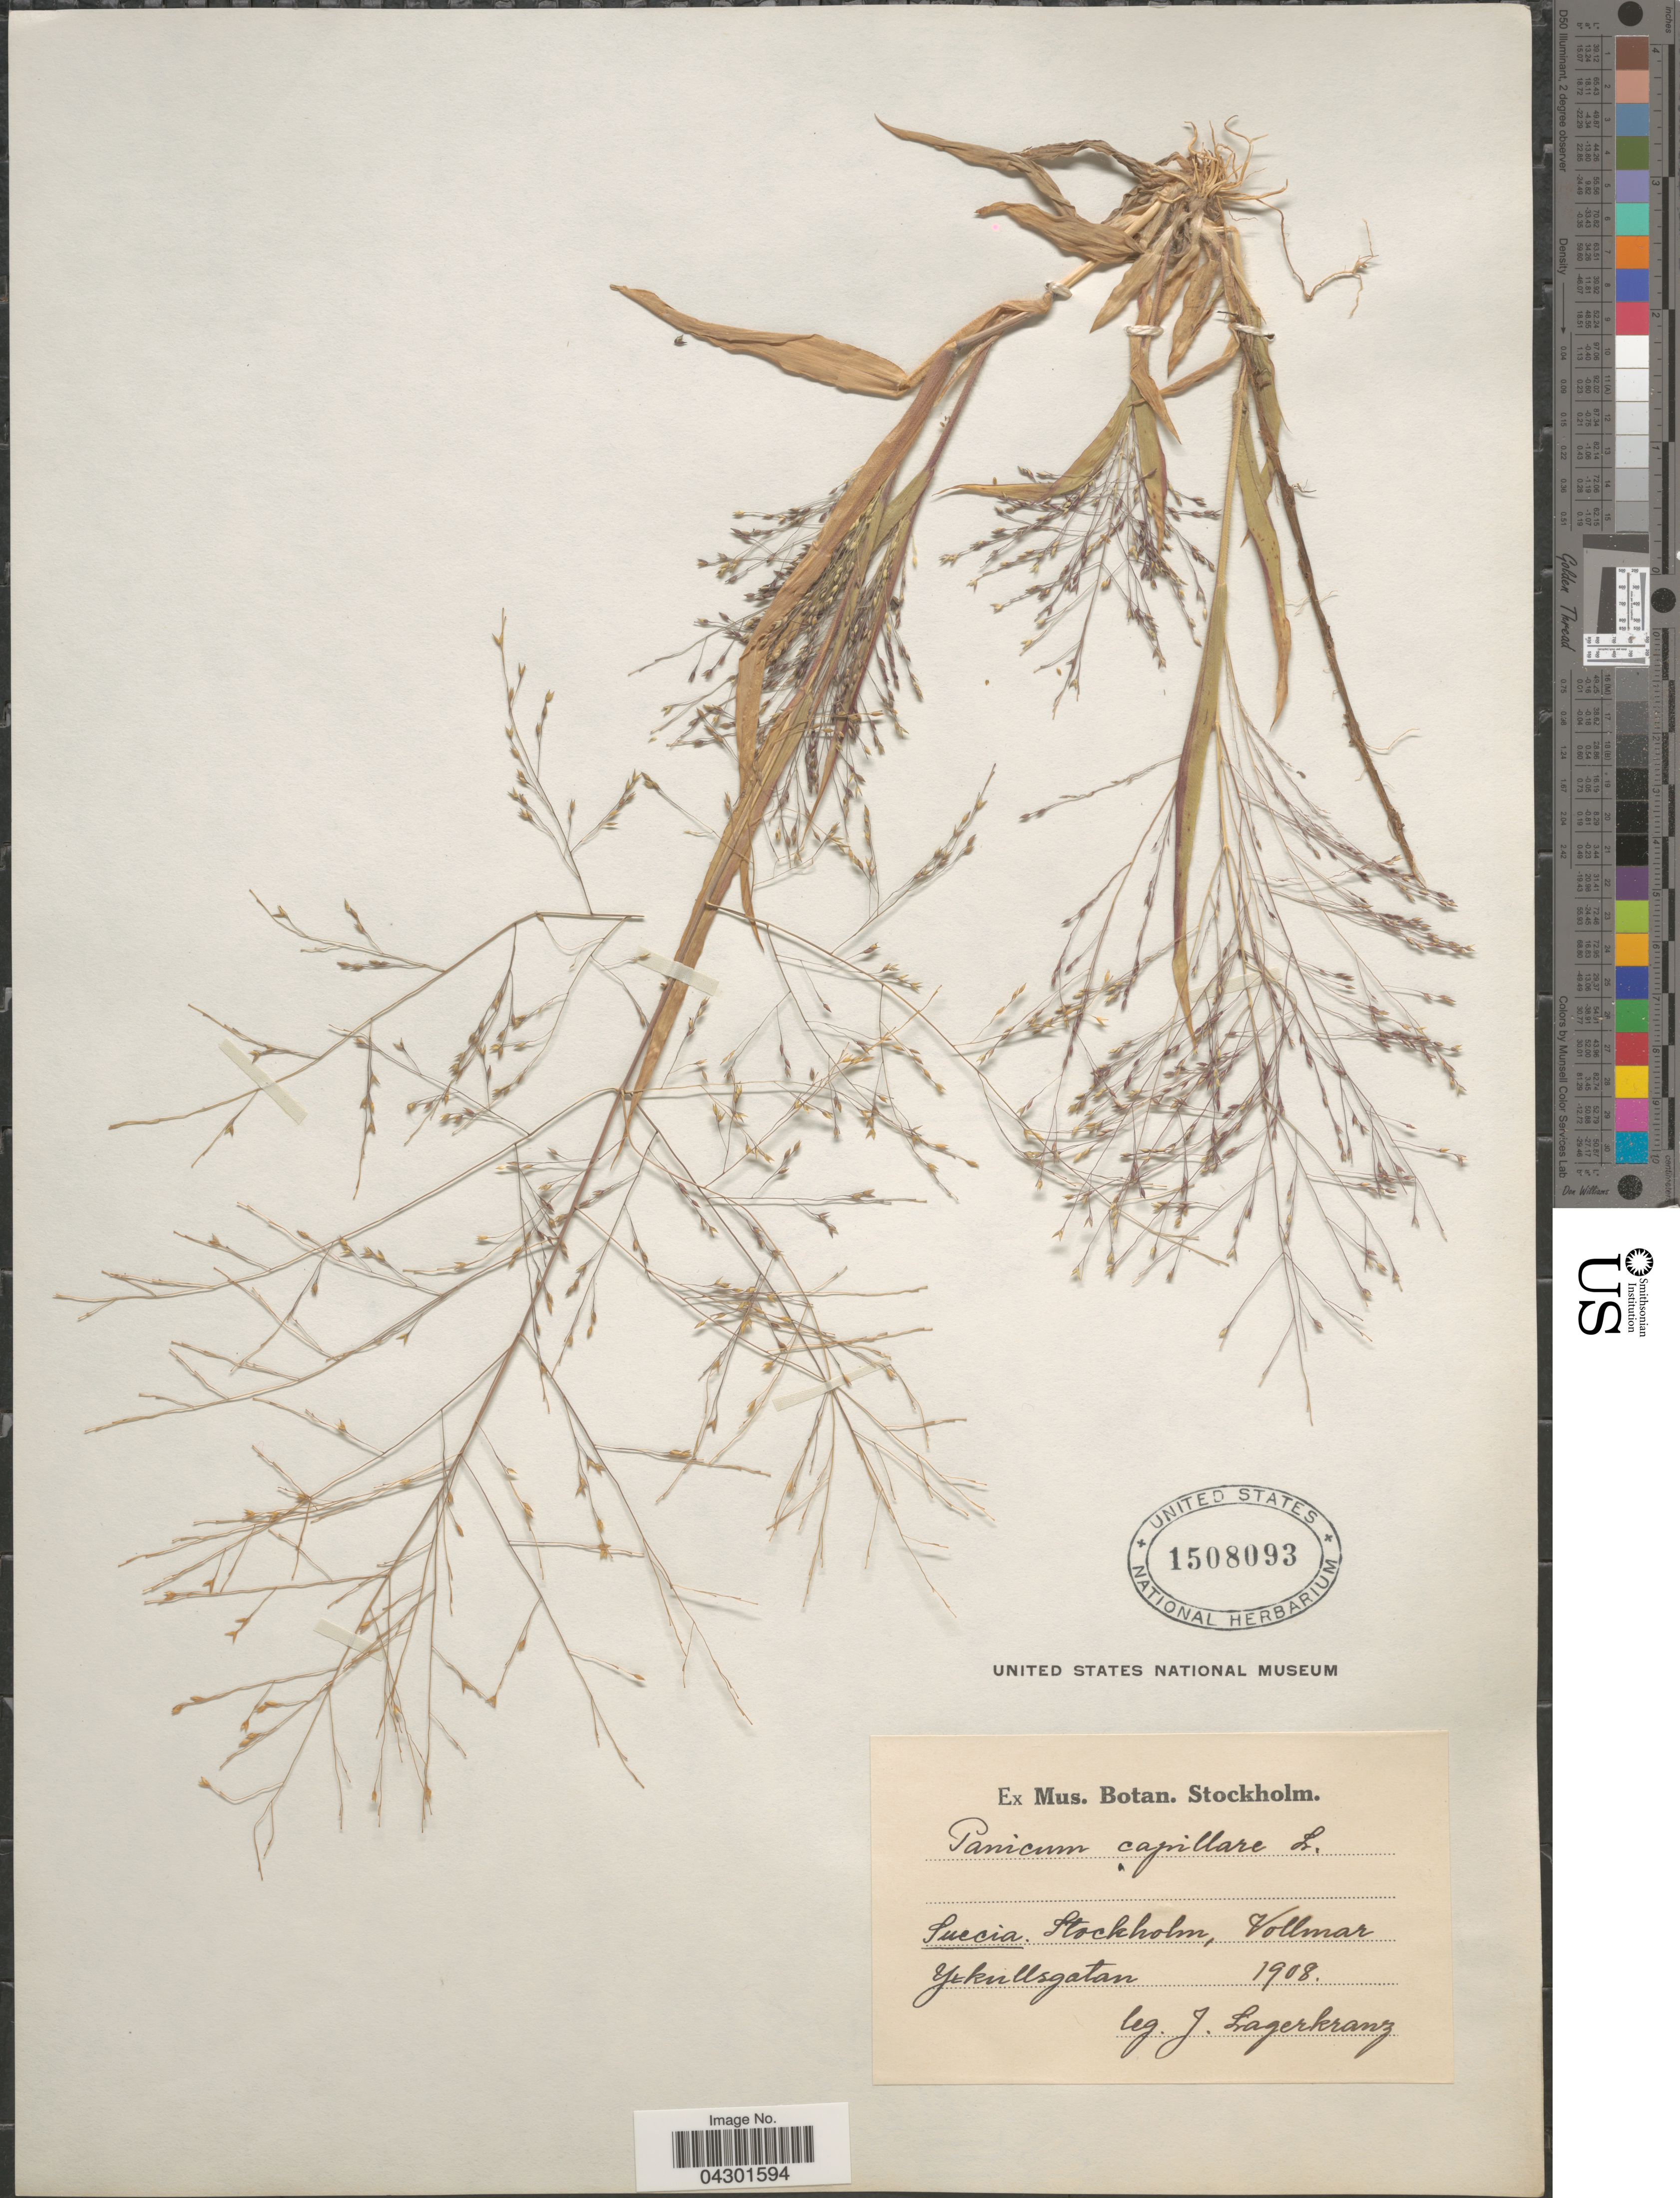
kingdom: Plantae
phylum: Tracheophyta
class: Liliopsida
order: Poales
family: Poaceae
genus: Panicum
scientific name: Panicum capillare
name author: L.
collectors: J. Lagerkranz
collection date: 1908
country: Sweden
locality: Suecia. Stockholm, Vollmar Yxkullsgatan.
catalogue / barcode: US 1508093